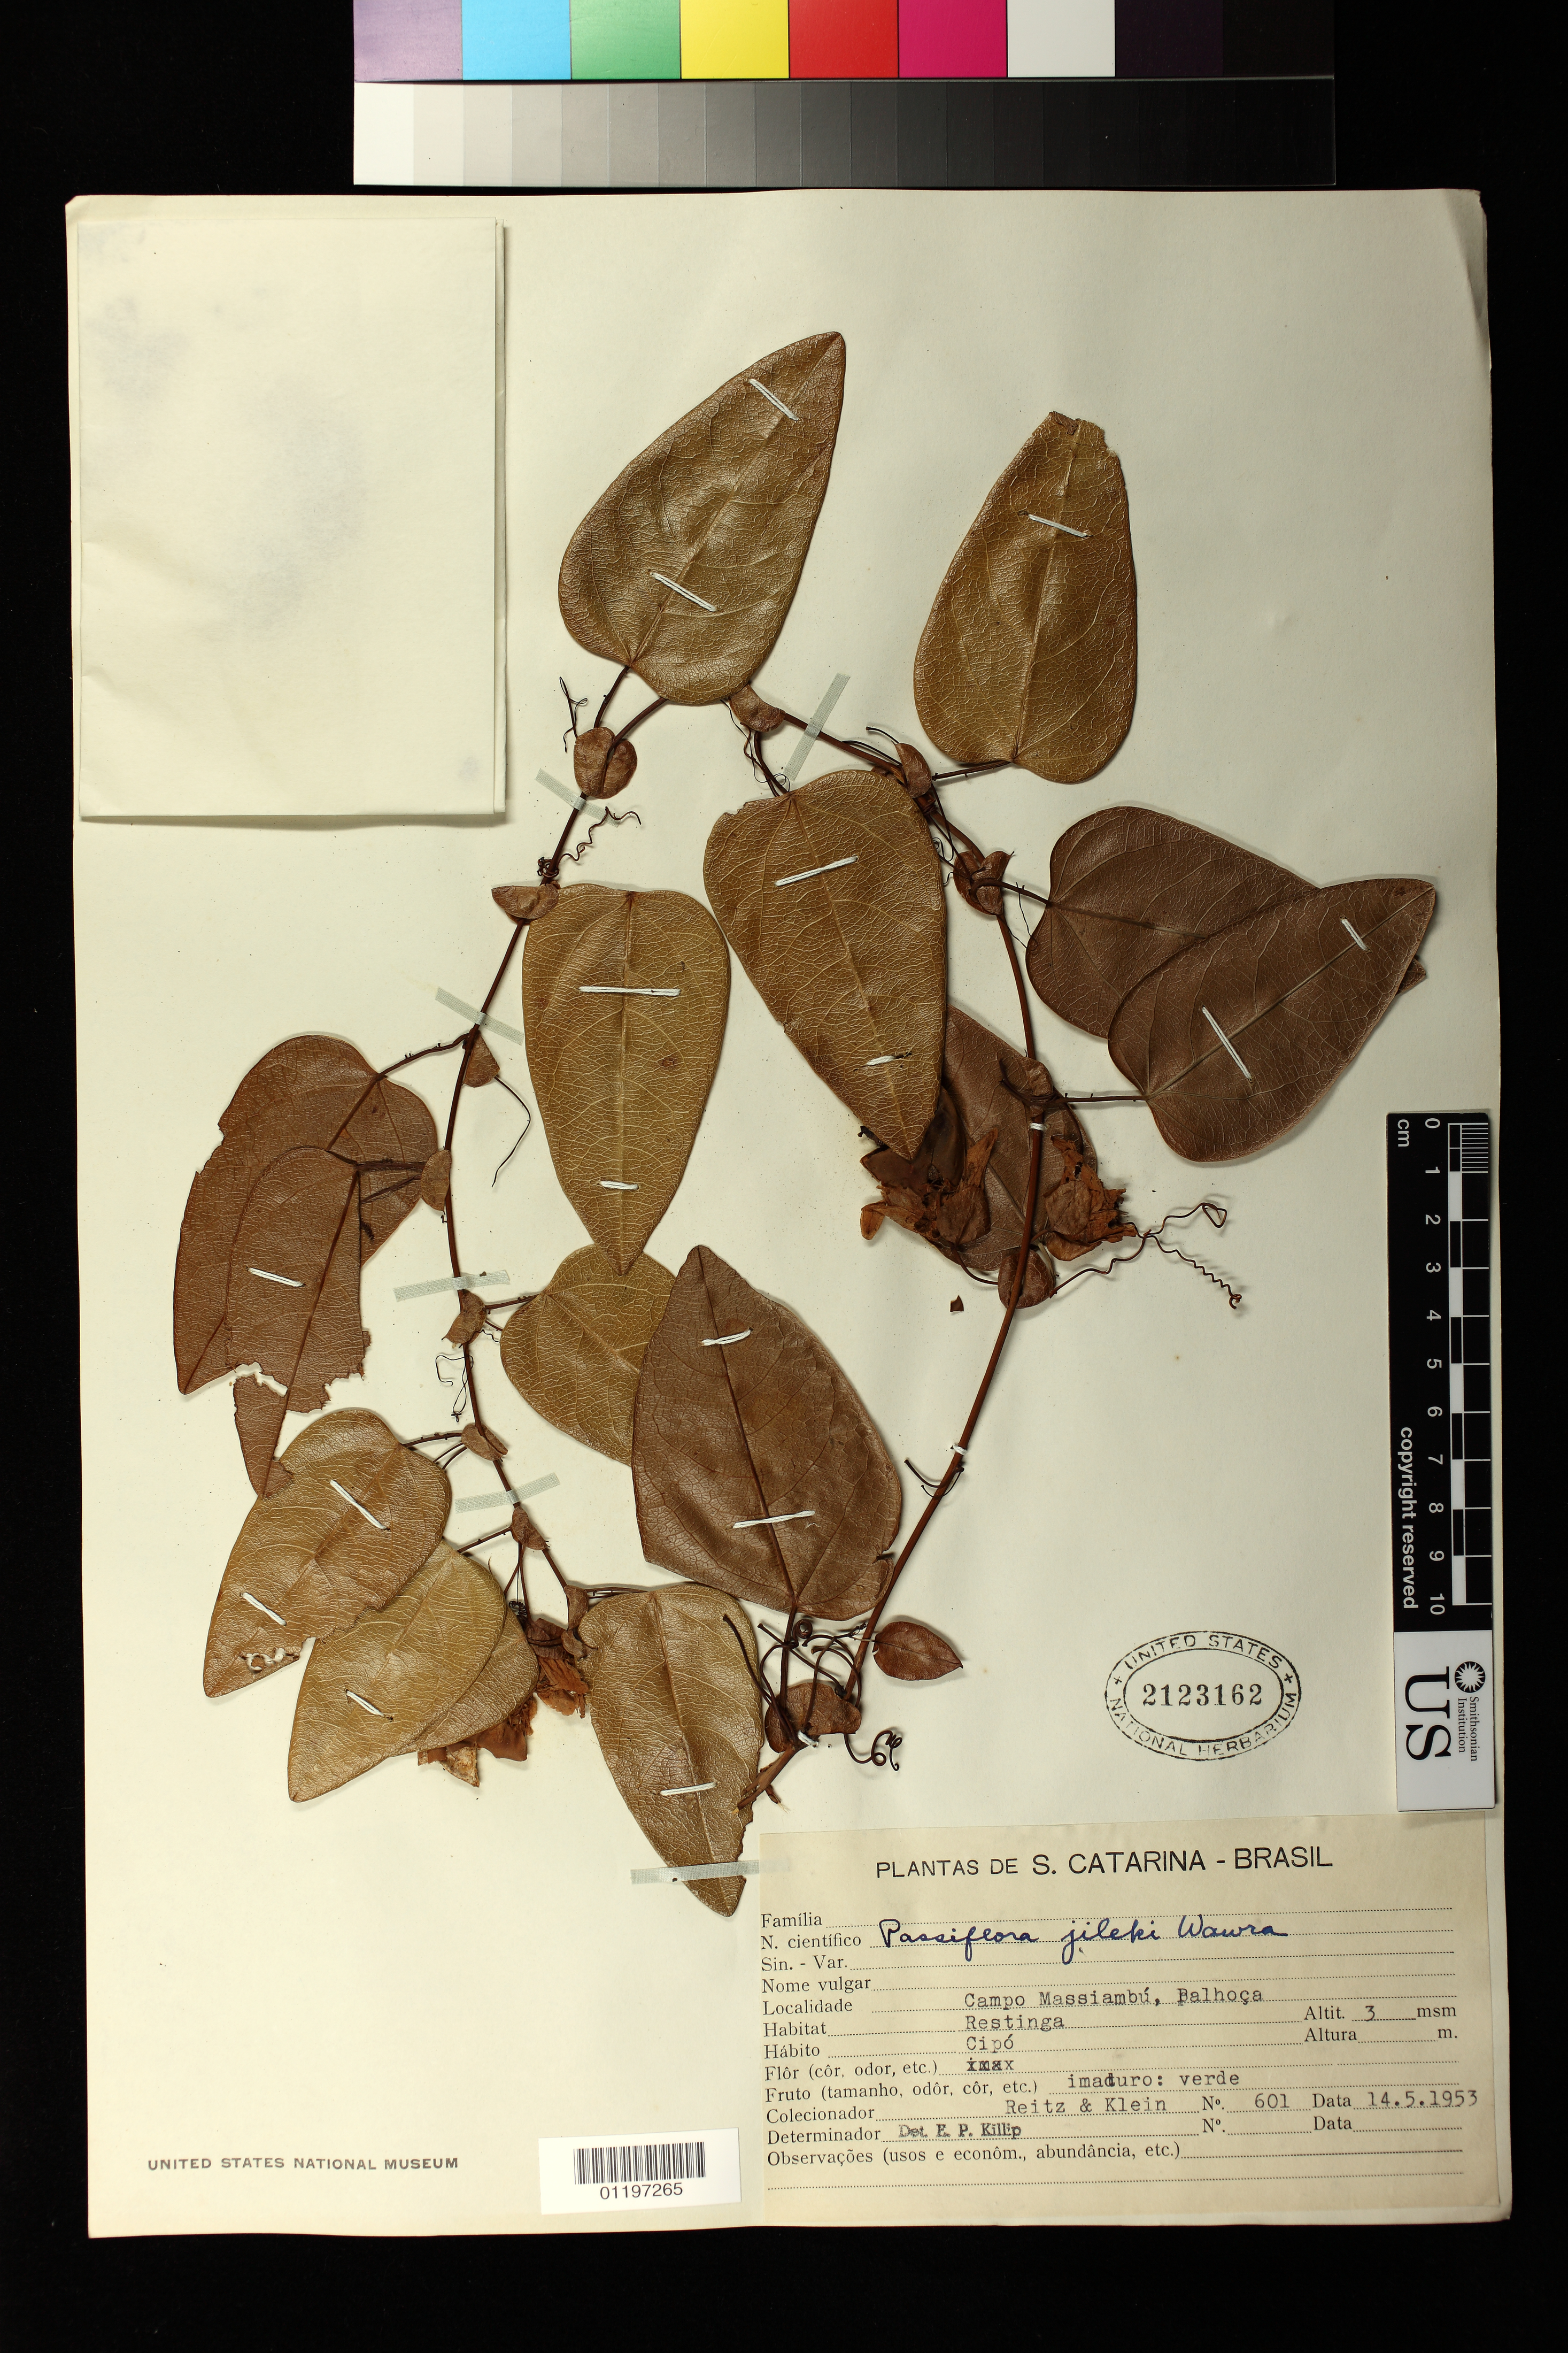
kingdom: Plantae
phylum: Tracheophyta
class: Magnoliopsida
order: Malpighiales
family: Passifloraceae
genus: Passiflora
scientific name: Passiflora jilekii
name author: Wawra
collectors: -- Reitz & Klein, --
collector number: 601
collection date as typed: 14 May 1953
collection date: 1953-05-14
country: Brazil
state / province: Santa Catarina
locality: Campo Massiambú, Balhoça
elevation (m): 3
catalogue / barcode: US 2123162